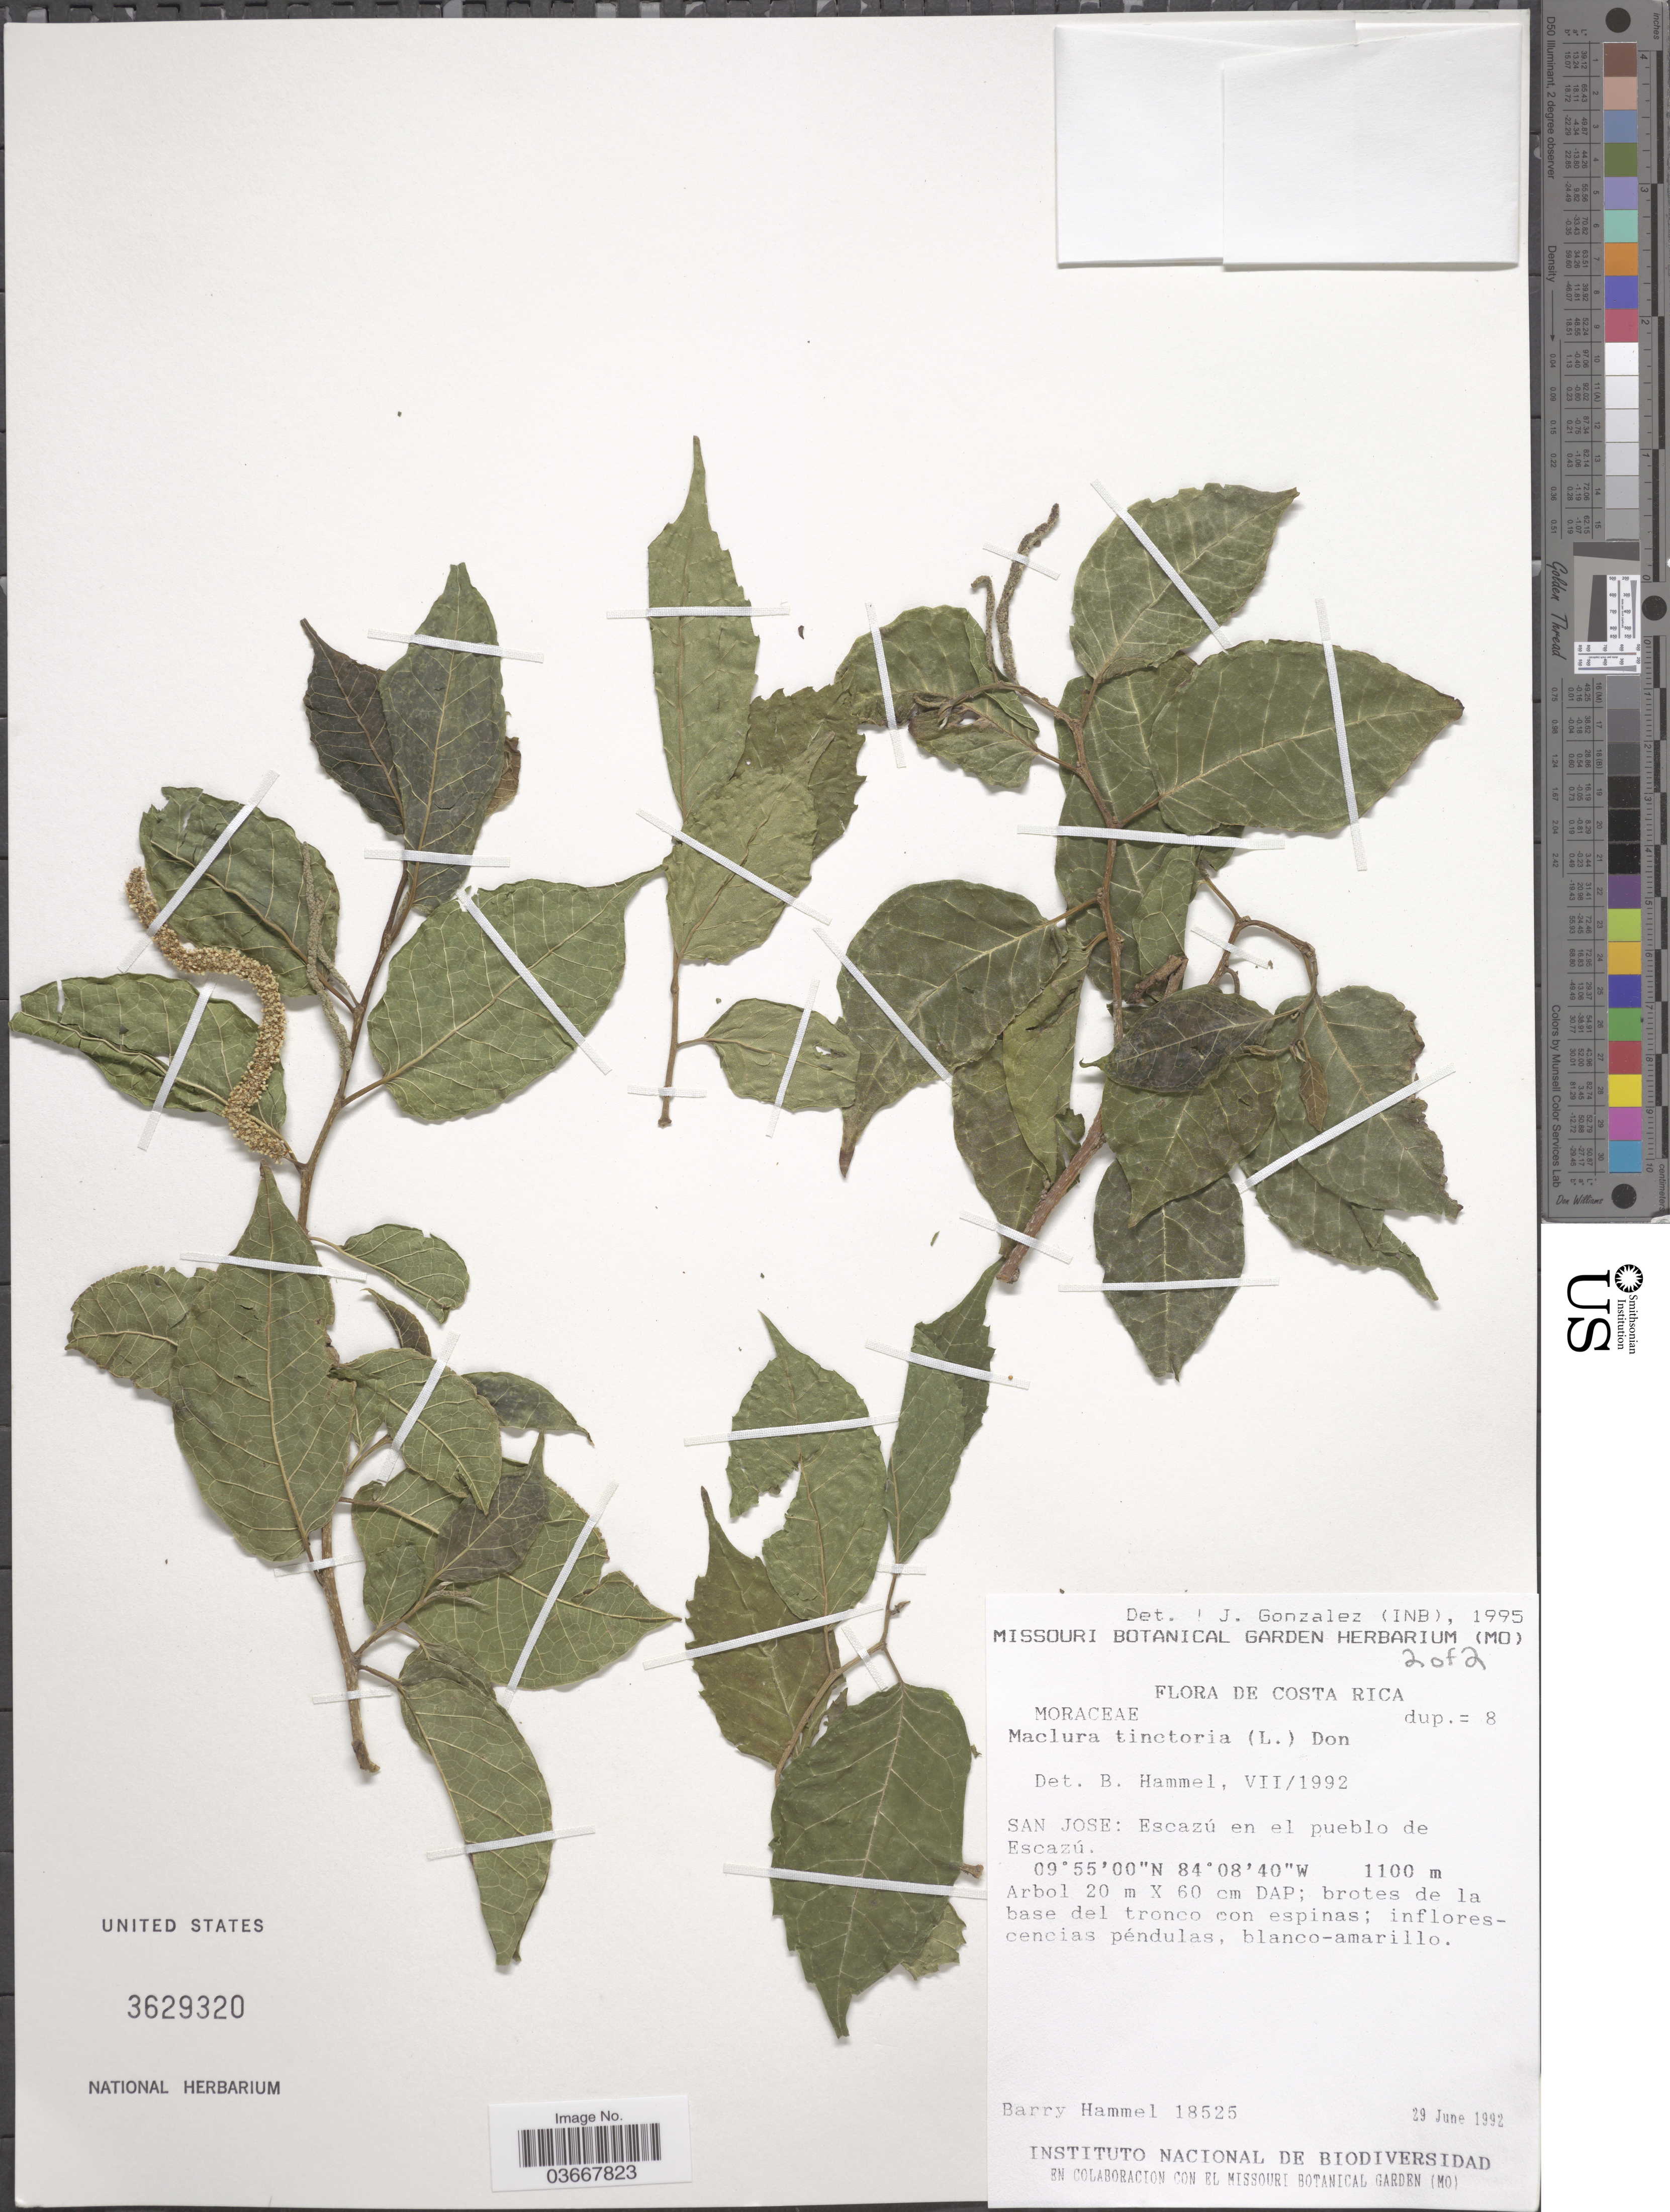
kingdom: Plantae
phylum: Tracheophyta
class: Magnoliopsida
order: Rosales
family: Moraceae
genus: Maclura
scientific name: Maclura tinctoria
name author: (L.) D. Don ex Steud.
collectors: B. Hammel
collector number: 18525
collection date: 1992-06-29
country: Costa Rica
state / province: San José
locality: Escazú en el pueblo de Escazú.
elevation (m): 1100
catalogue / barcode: US 3629320